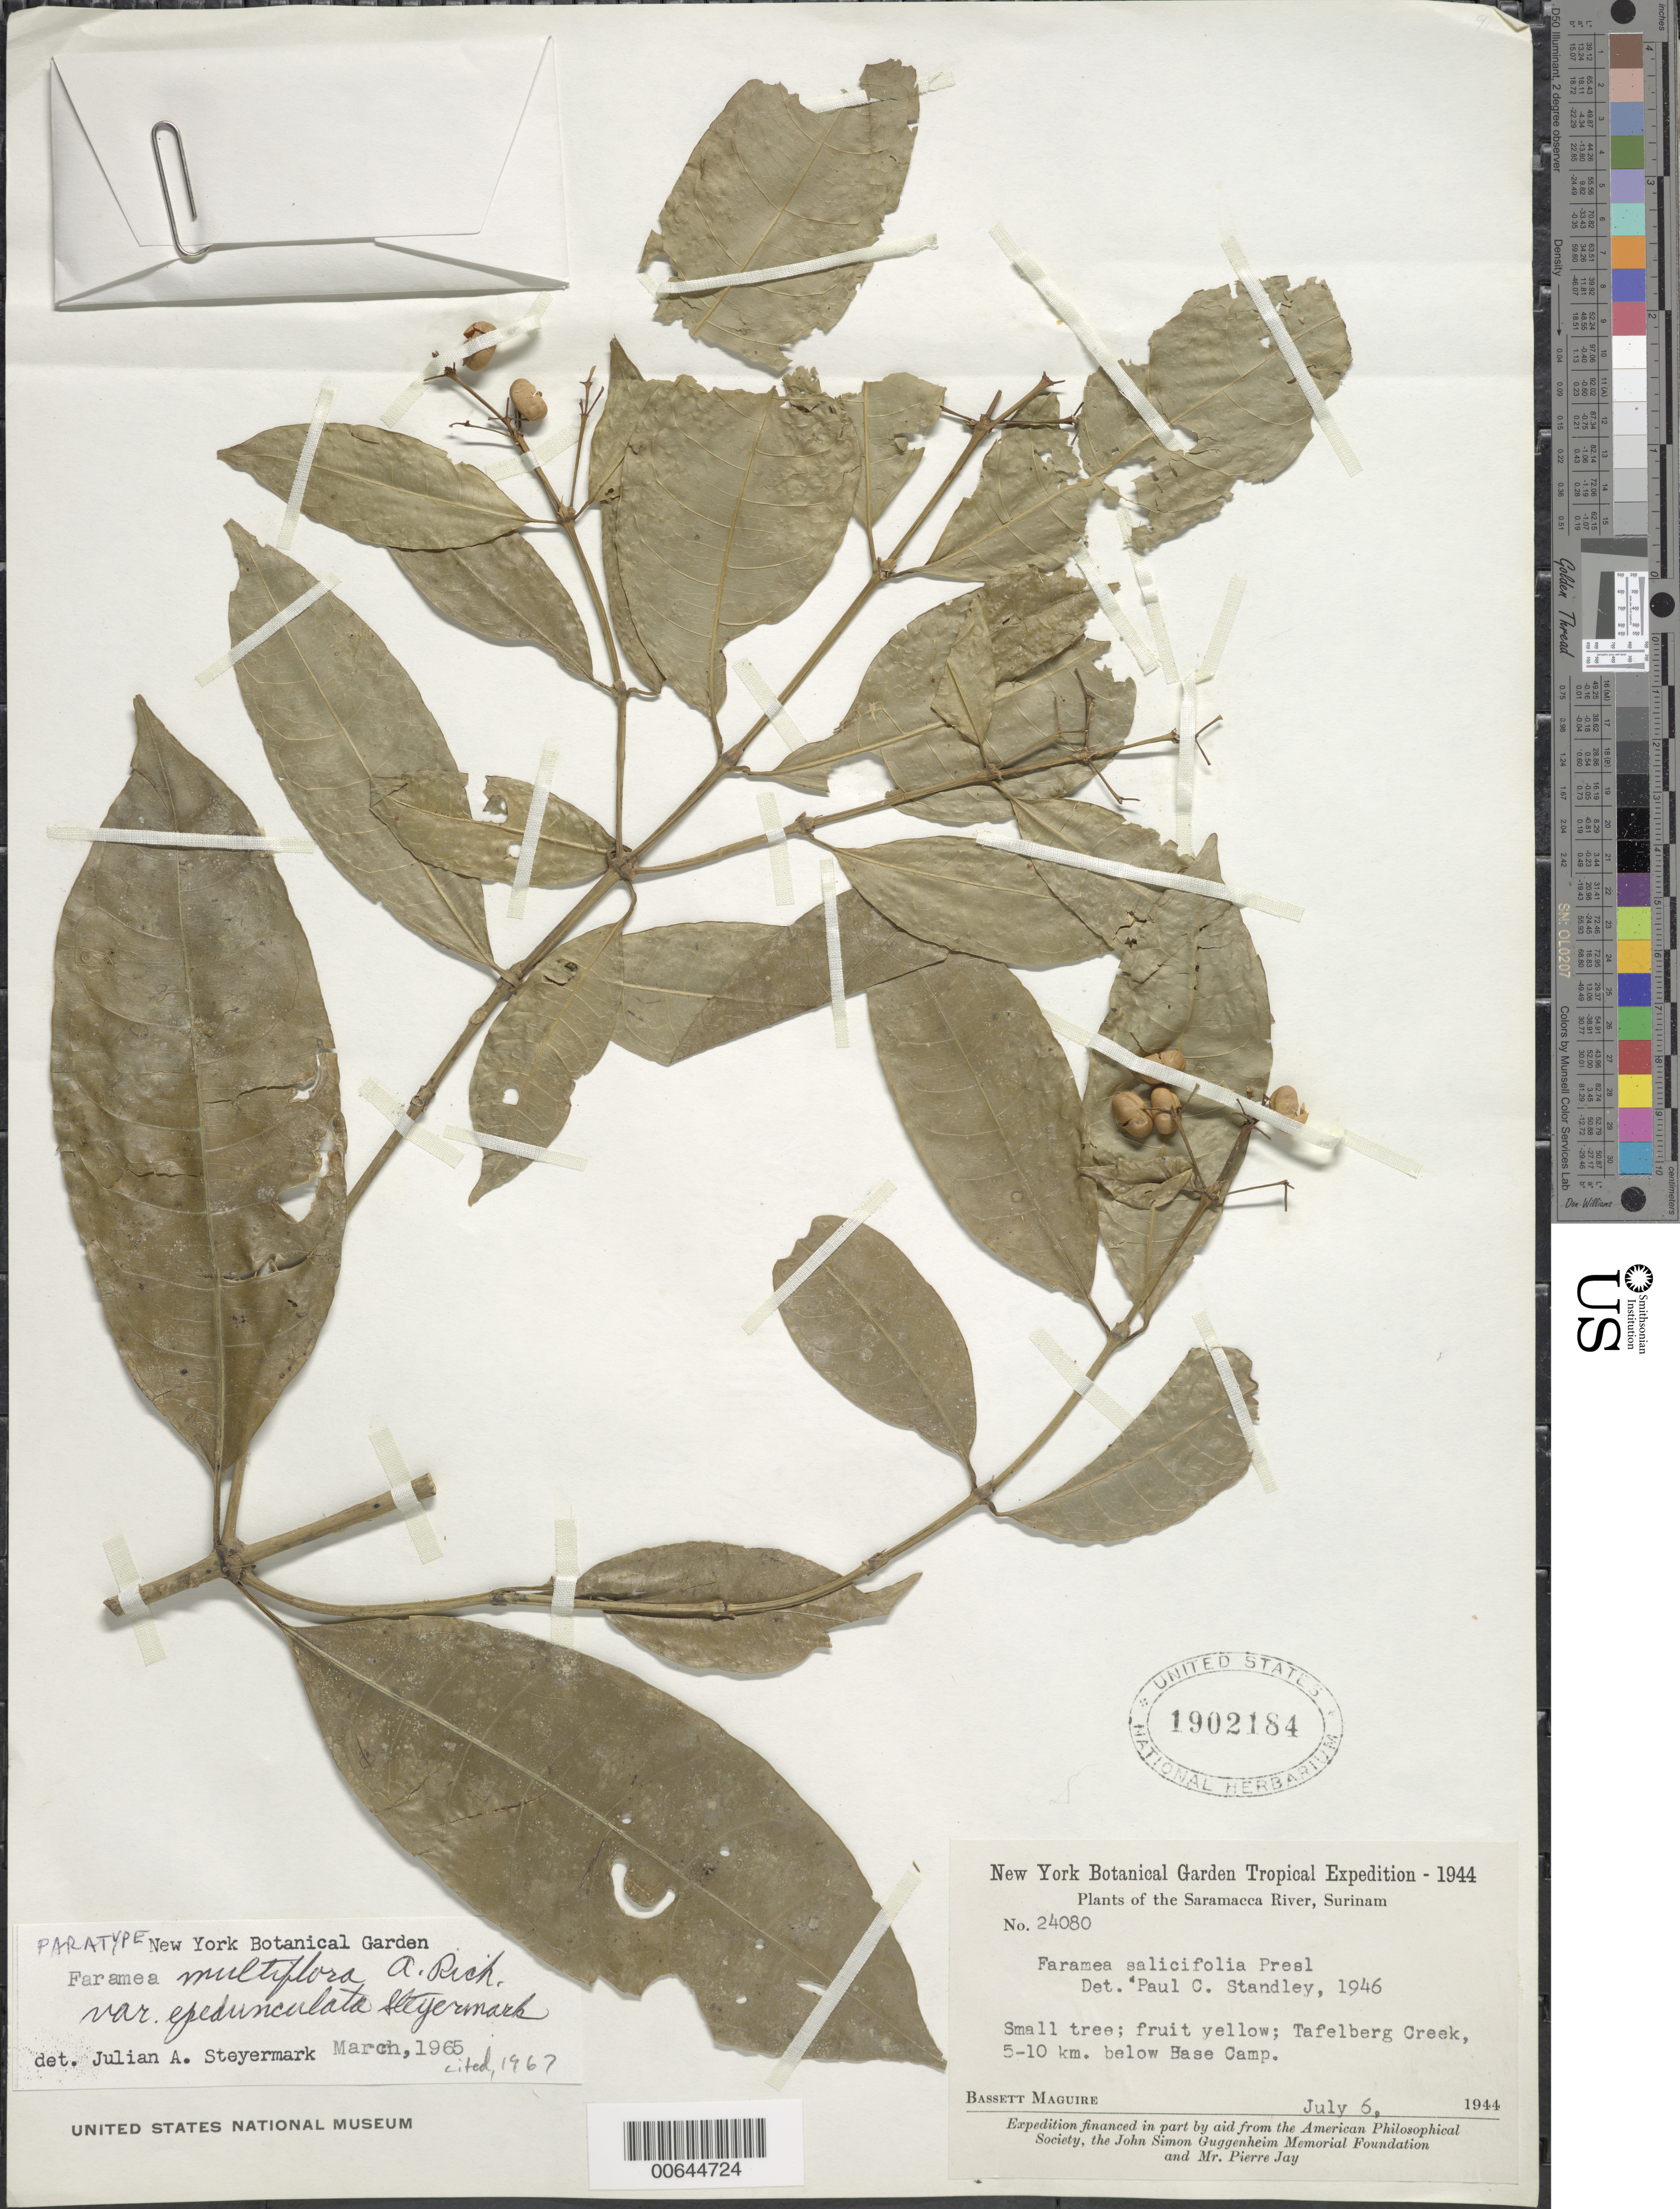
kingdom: Plantae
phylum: Tracheophyta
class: Magnoliopsida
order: Gentianales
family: Rubiaceae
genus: Faramea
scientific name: Faramea multiflora var. epedunculata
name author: Steyerm.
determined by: Steyermark, Julian A., (VEN)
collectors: B. Maguire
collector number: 24080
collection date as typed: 6-Jul-44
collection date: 1944-07-06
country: Suriname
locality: Saramacca River, Tafelberg Creek, 5-10 km below base camp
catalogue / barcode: US 1902184